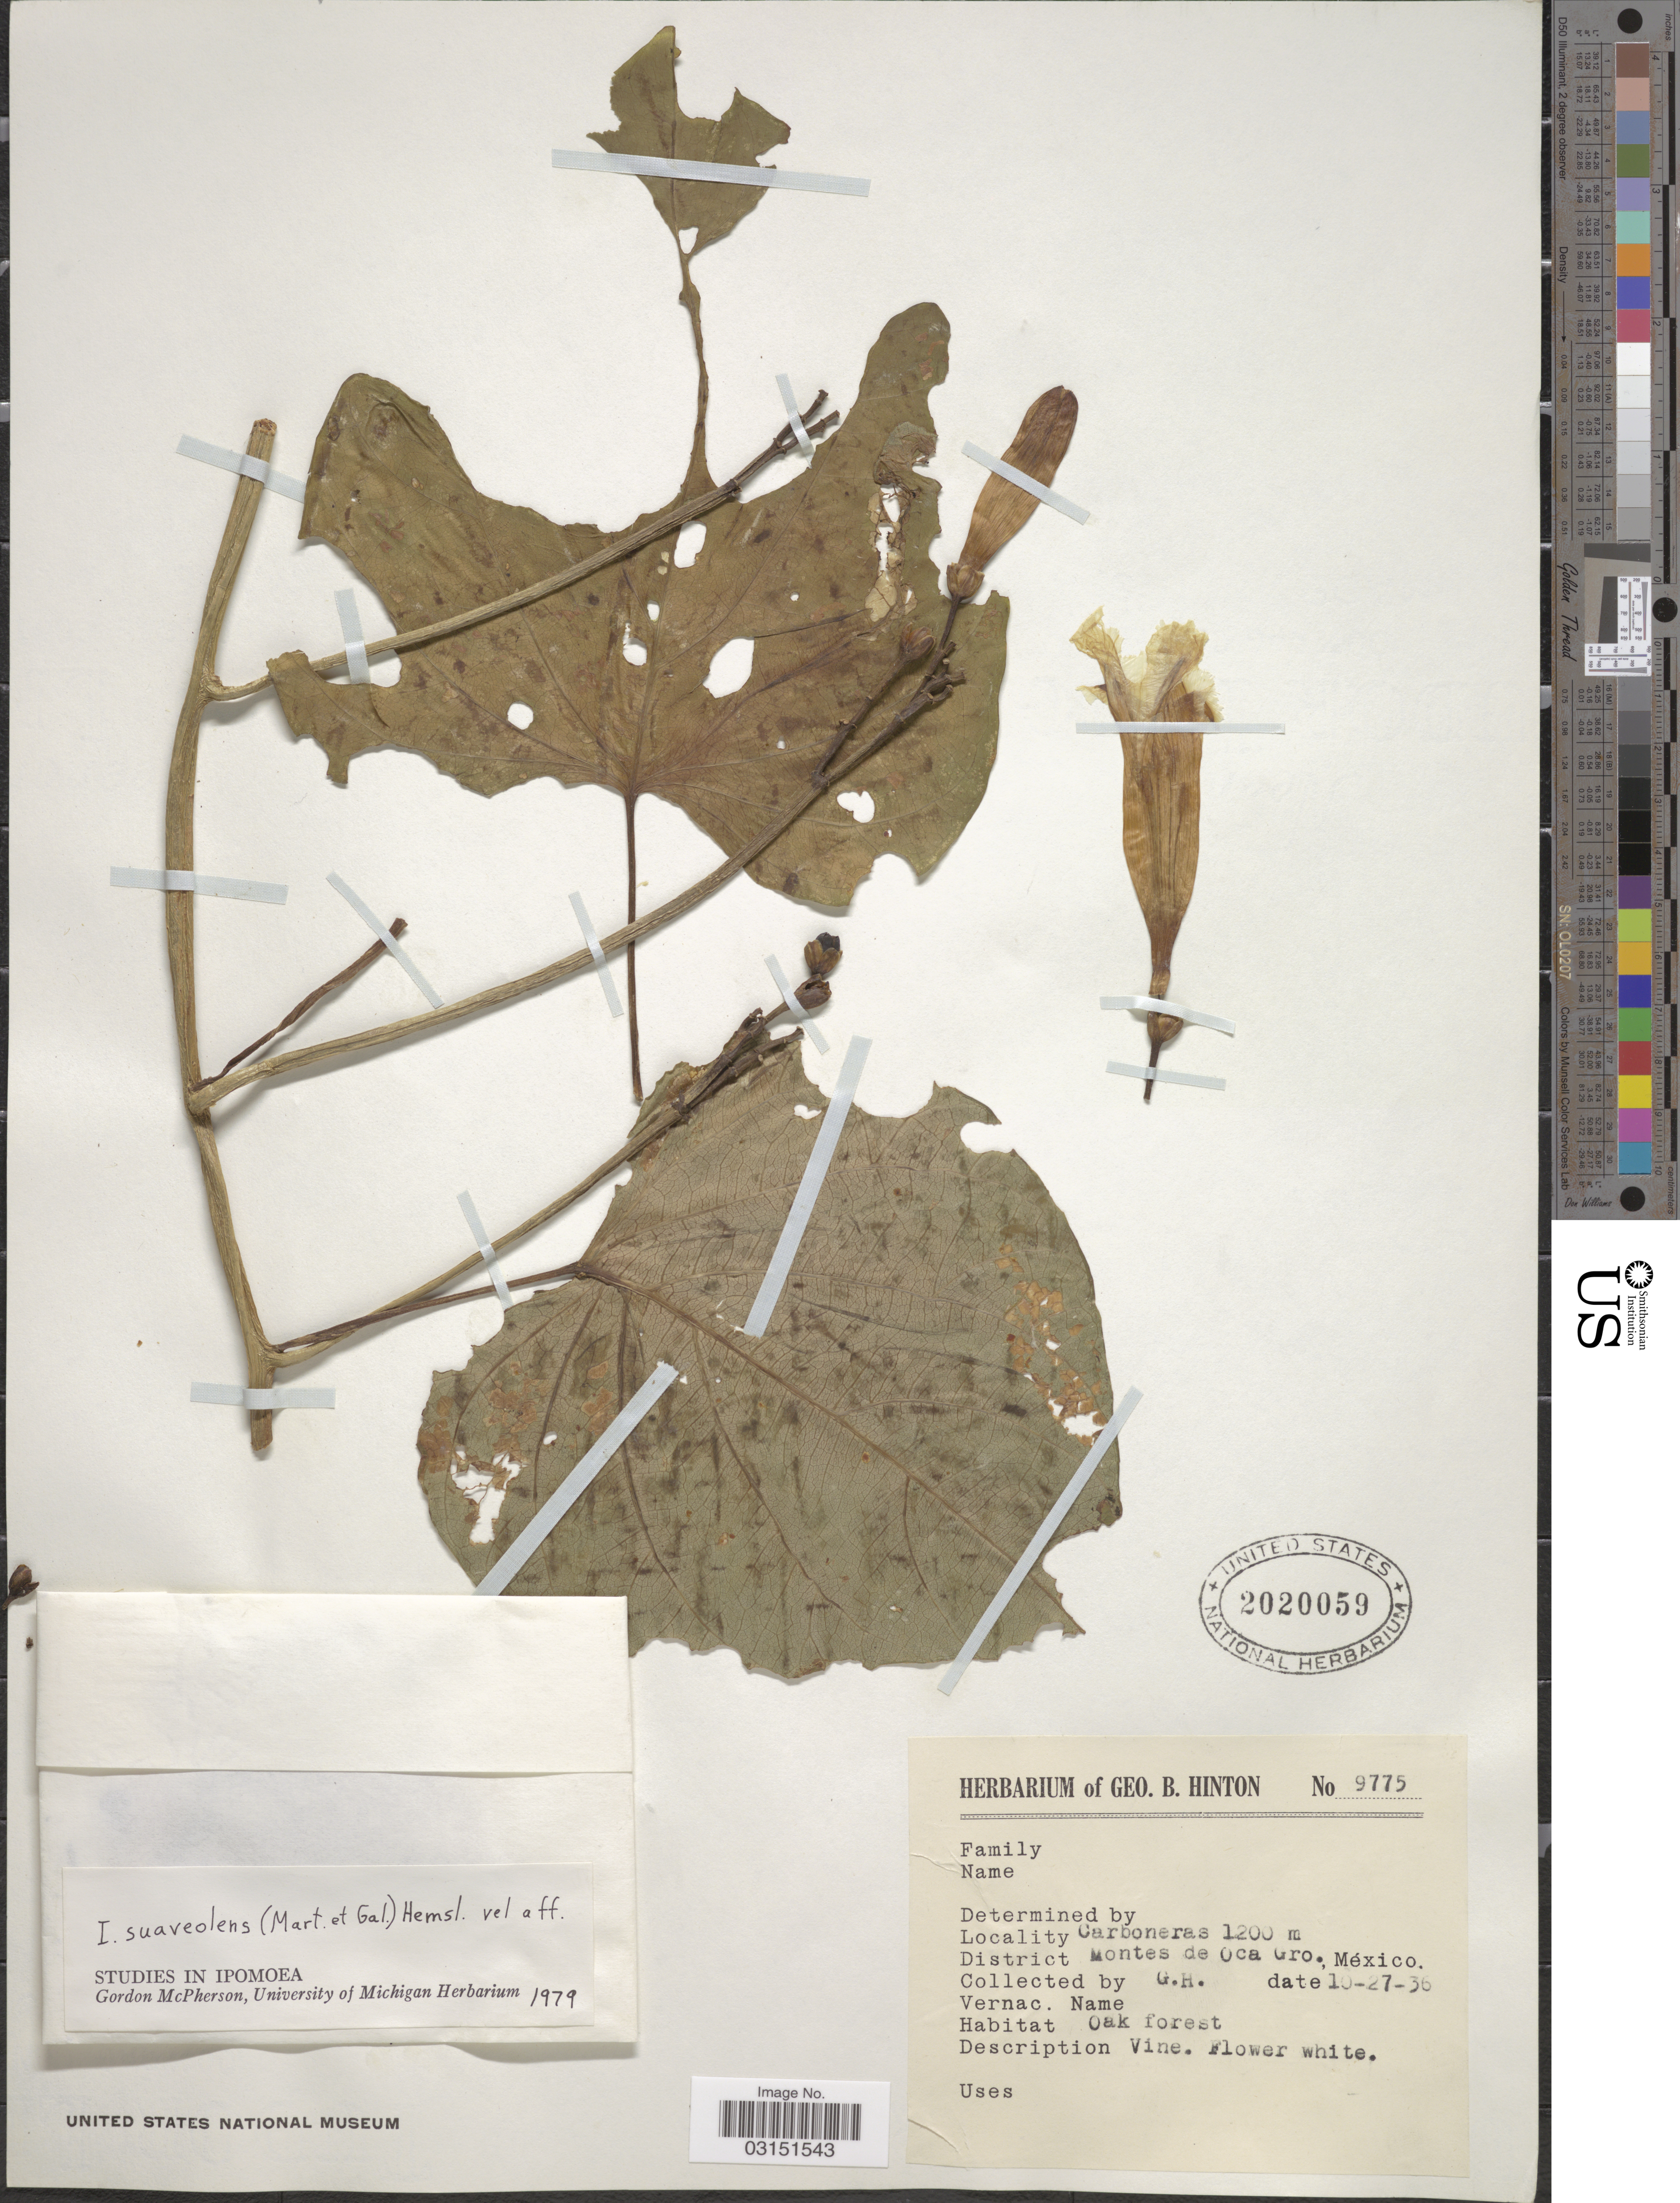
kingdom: Plantae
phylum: Tracheophyta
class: Magnoliopsida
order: Solanales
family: Convolvulaceae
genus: Ipomoea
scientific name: Ipomoea suaveolens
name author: (M. Martens & Galeotti) Hemsl.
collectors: G. B. Hinton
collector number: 9775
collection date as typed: Transcribed d/m/y: 27/10/36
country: Mexico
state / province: Guerrero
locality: Carboneras. District Montes de Oca.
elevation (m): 1200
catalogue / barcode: US 2020059